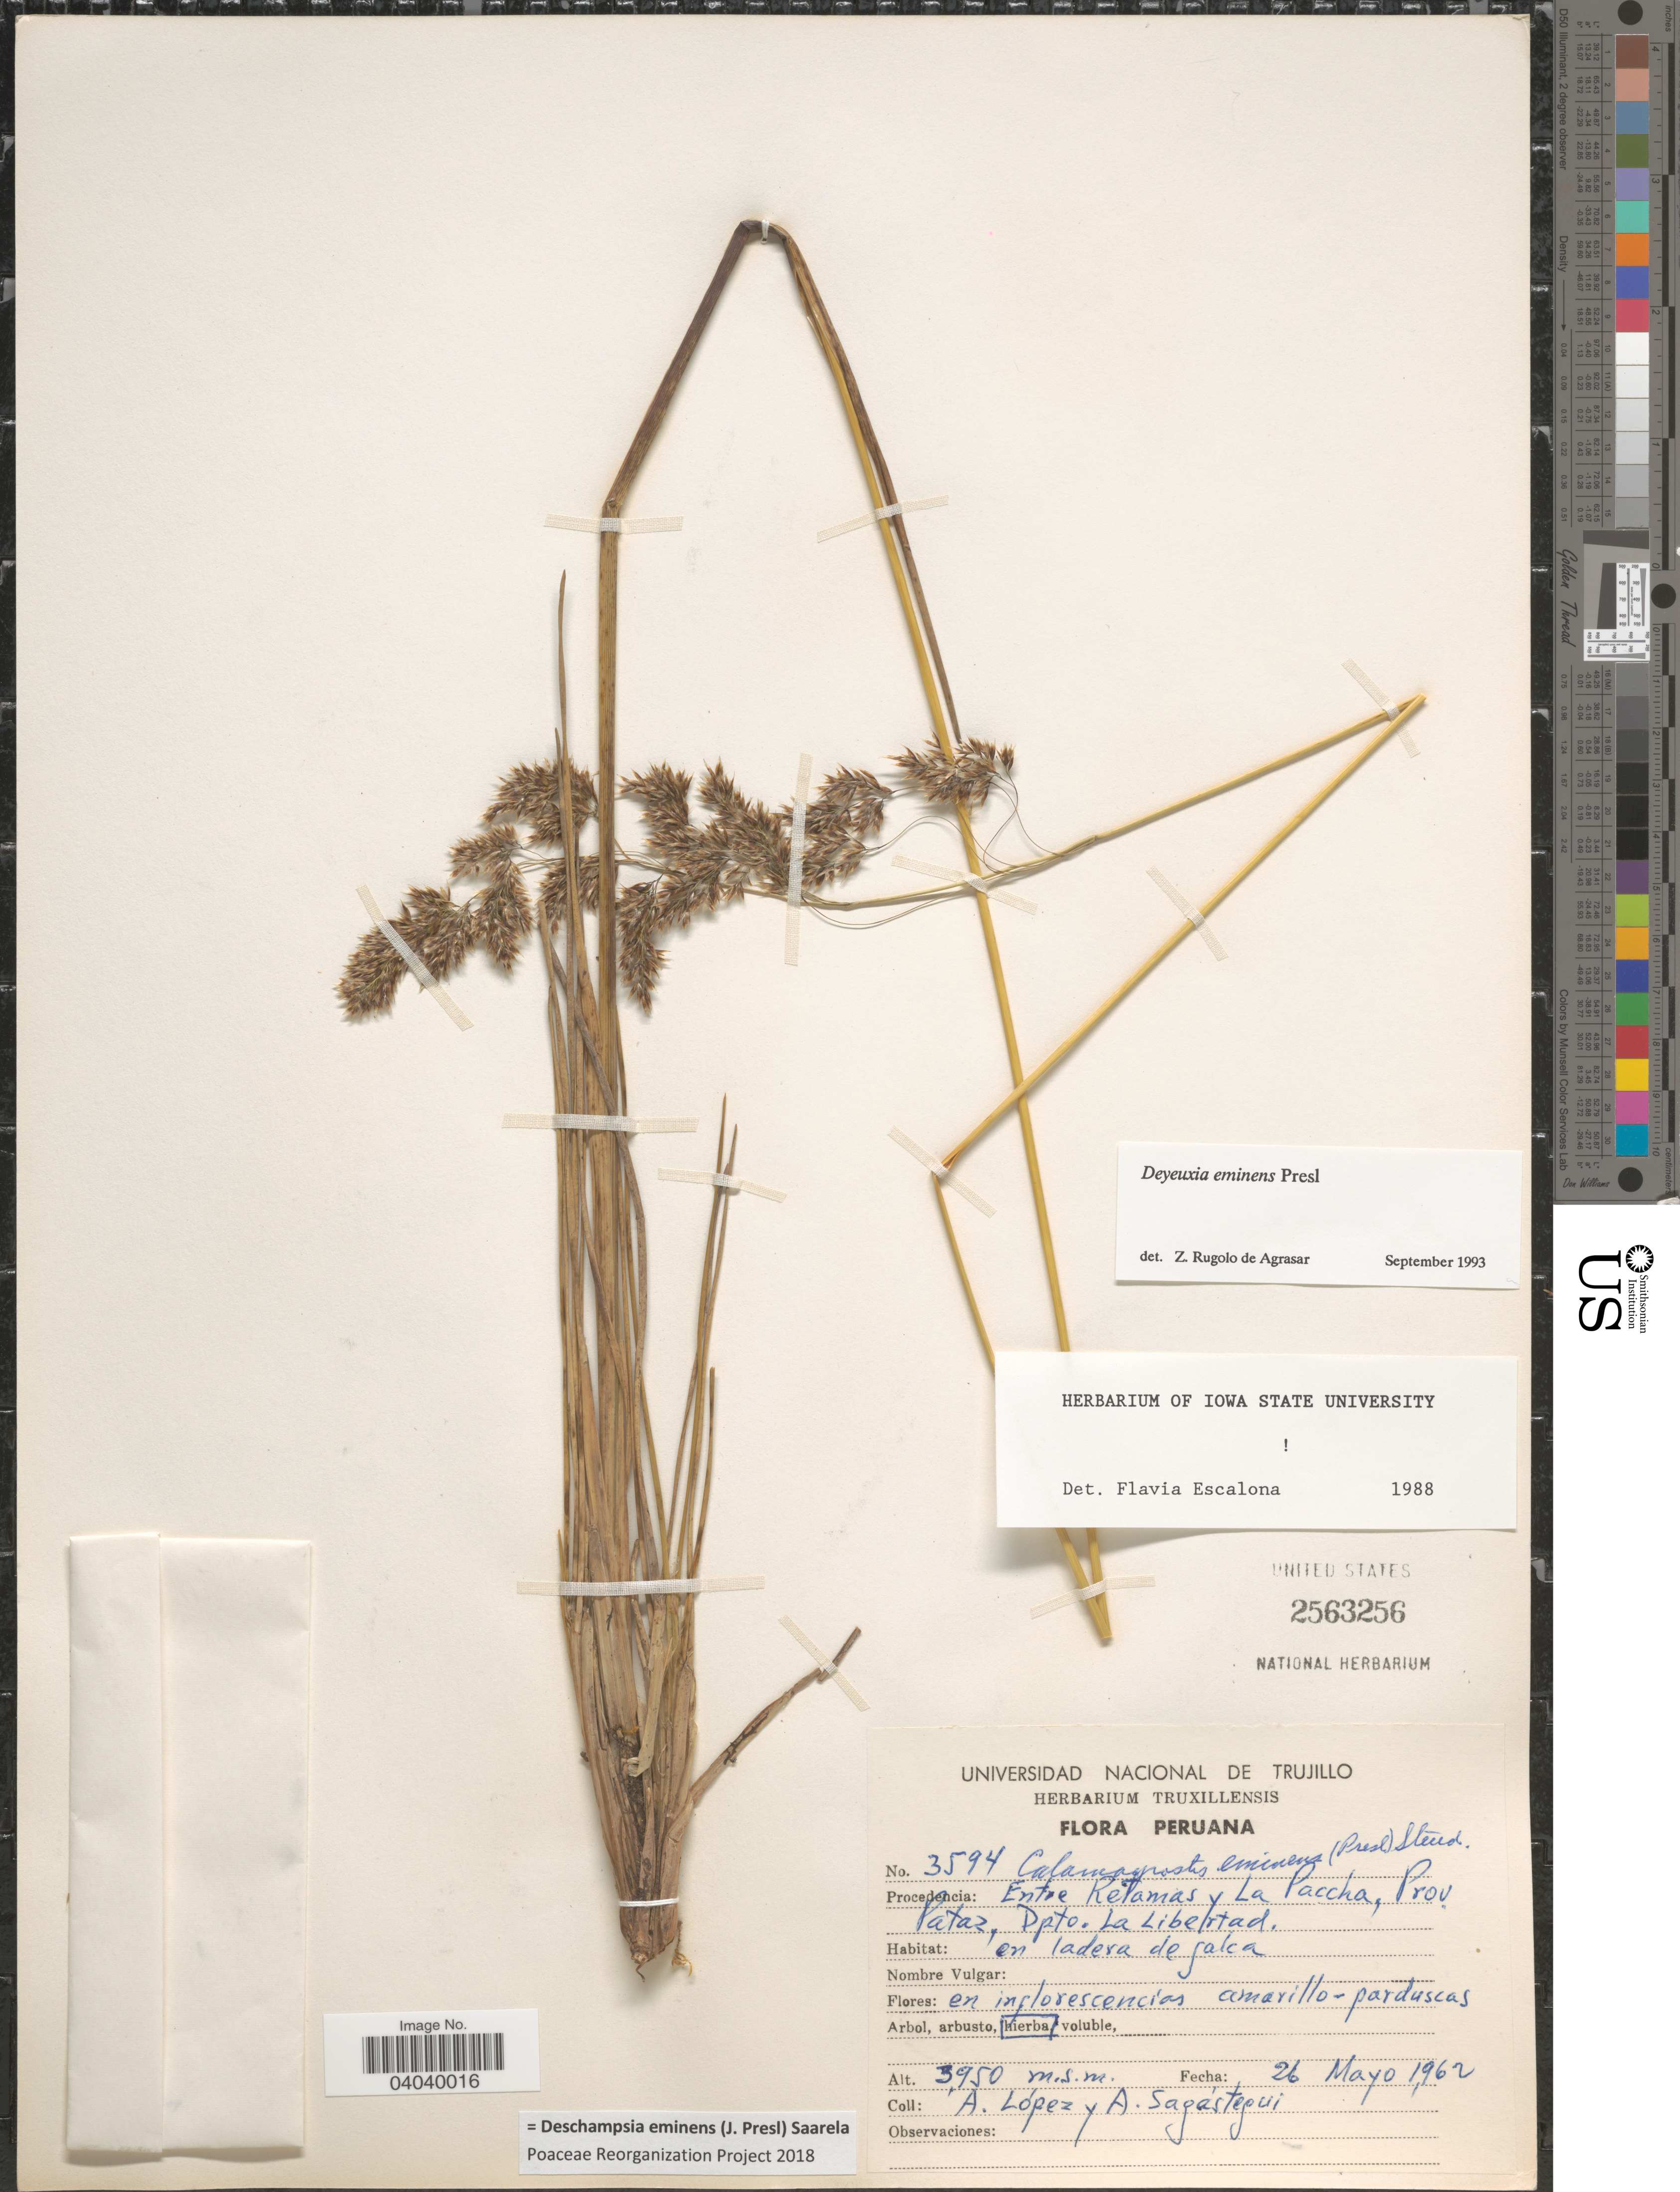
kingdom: Plantae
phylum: Tracheophyta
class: Liliopsida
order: Poales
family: Poaceae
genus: Deschampsia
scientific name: Deschampsia eminens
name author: (J. Presl) Saarela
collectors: A. López & A. Sagastegui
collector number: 3594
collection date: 1962-05-26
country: Peru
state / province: La Libertad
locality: Procedencia: Entre Retamas y La Paccha, Prov. Pataz, Dpto. La Libertad.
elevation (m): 3950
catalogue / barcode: US 2563256